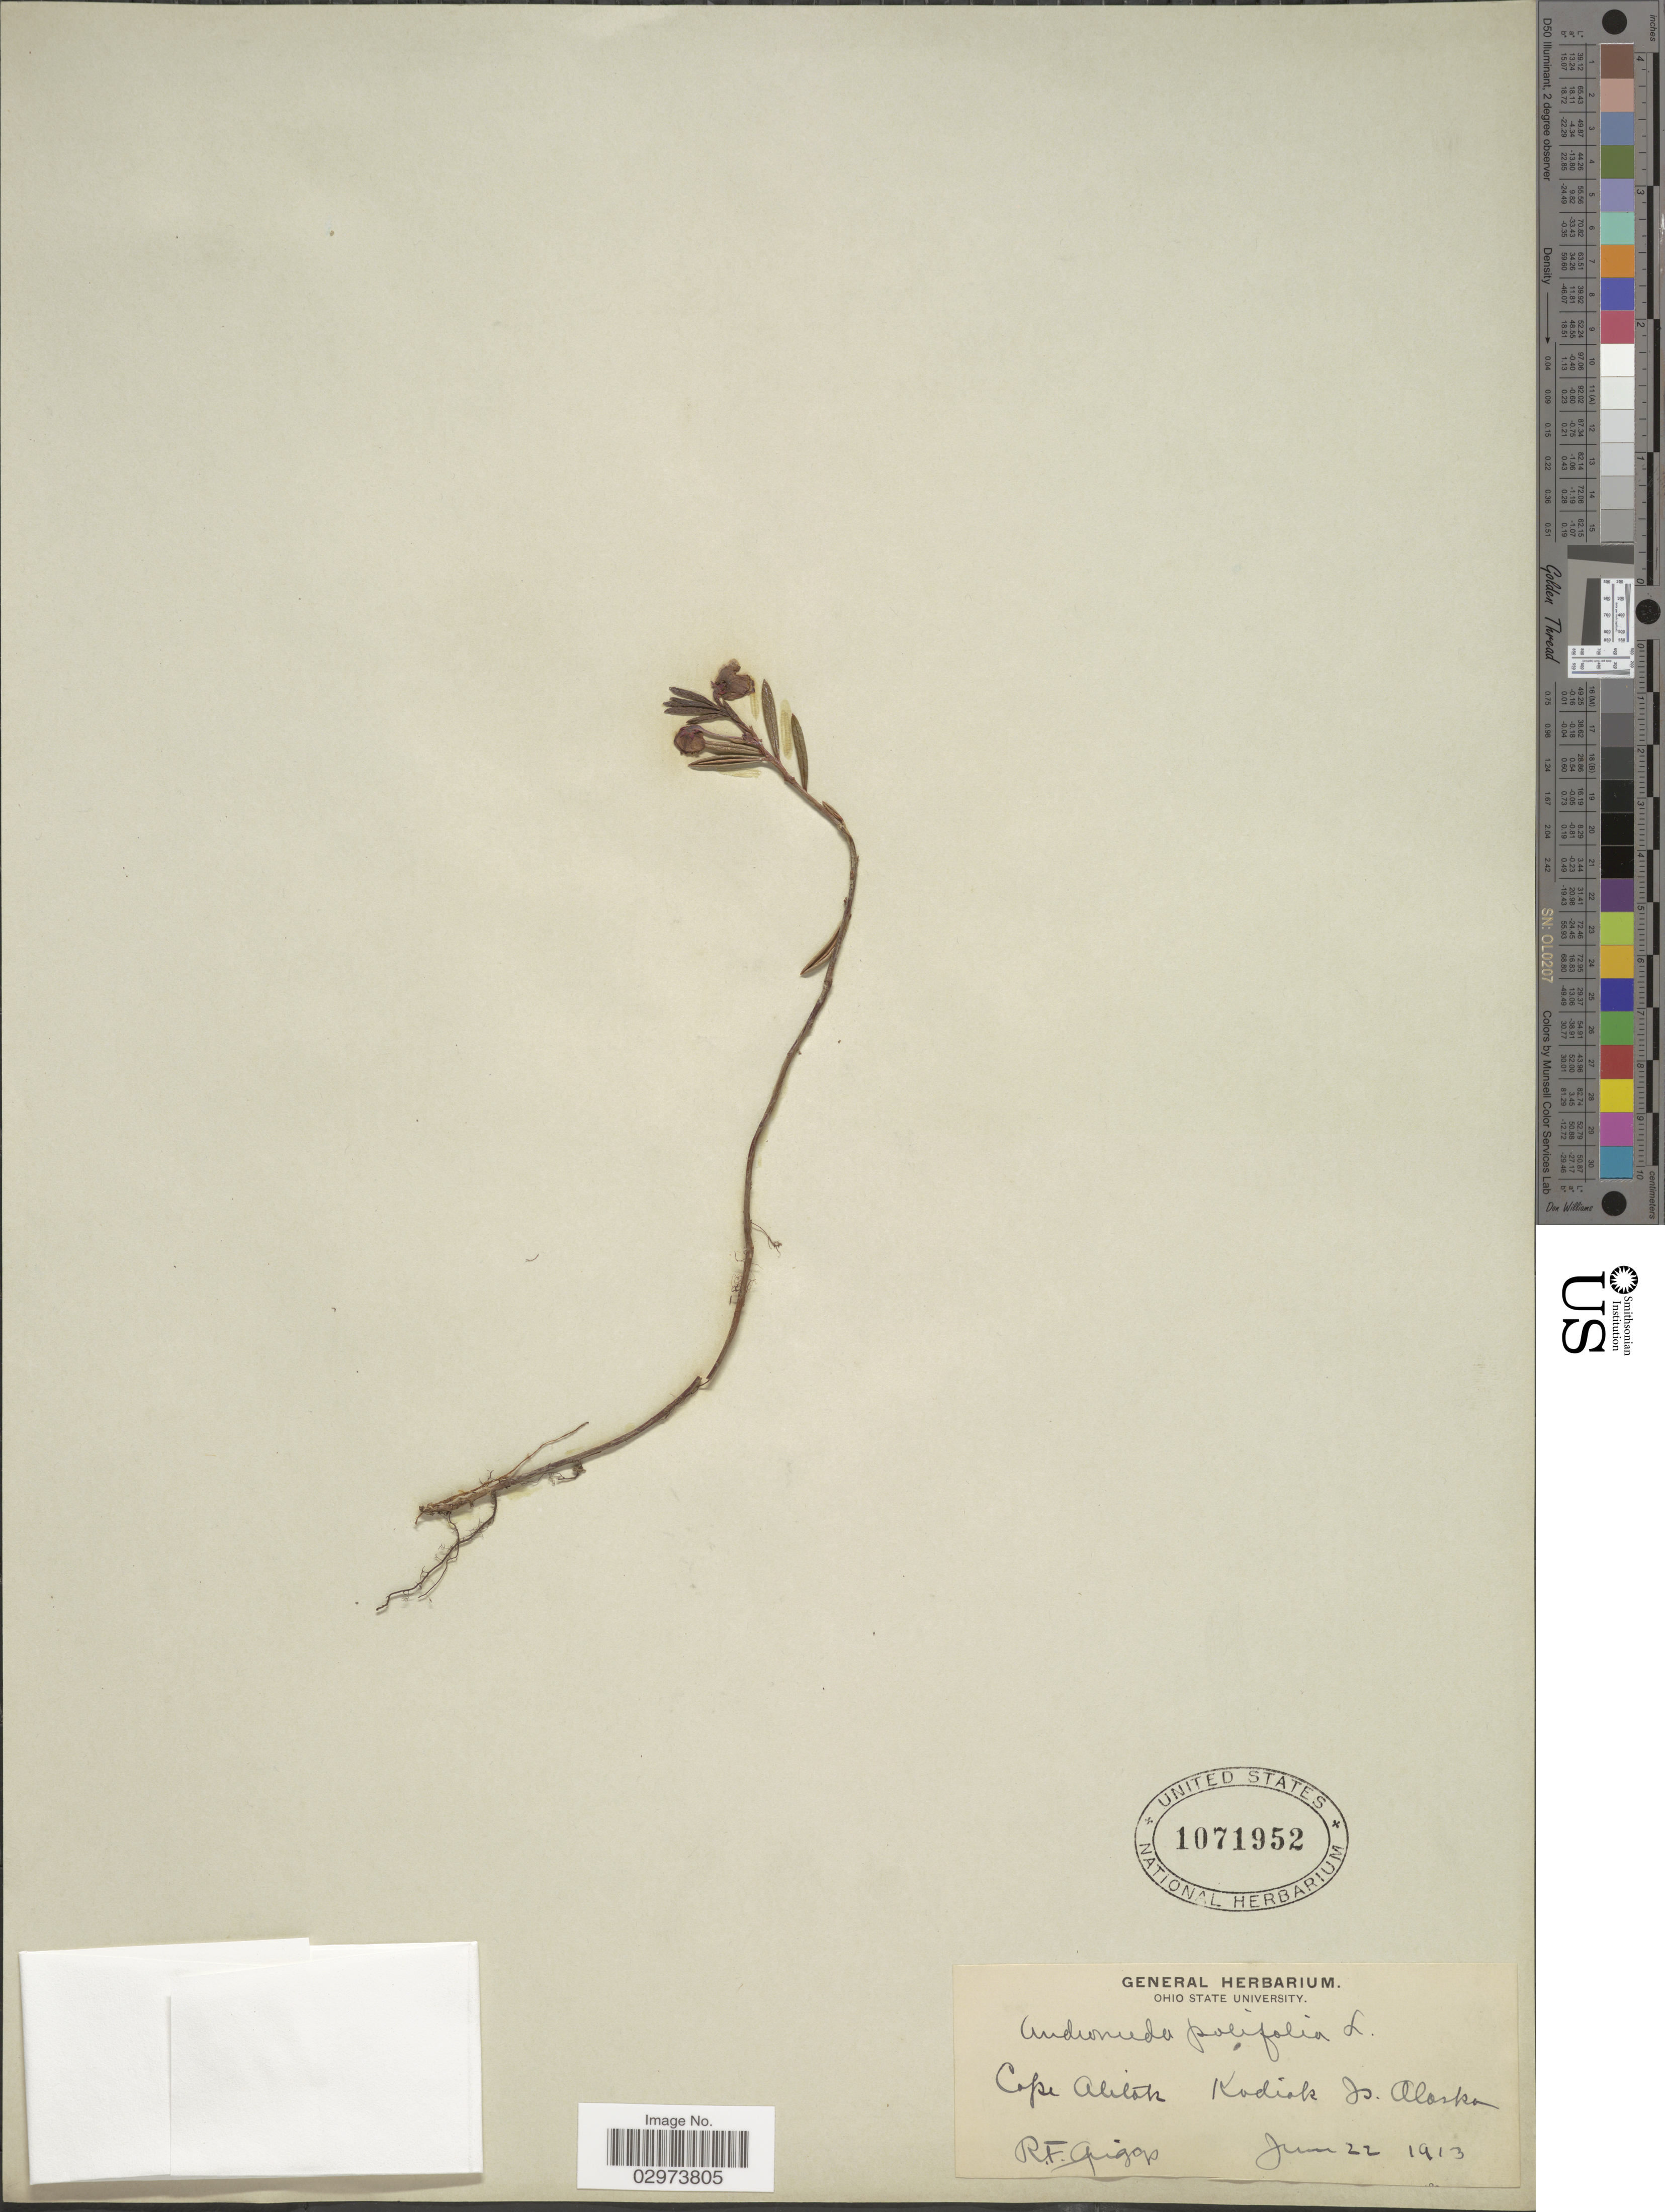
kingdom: Plantae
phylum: Tracheophyta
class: Magnoliopsida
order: Ericales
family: Ericaceae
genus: Andromeda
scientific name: Andromeda polifolia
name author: L.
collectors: R. F. Griggs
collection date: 1913-06-22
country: United States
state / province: Alaska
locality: Cape Alitak Kodiak Is.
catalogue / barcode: US 1071952